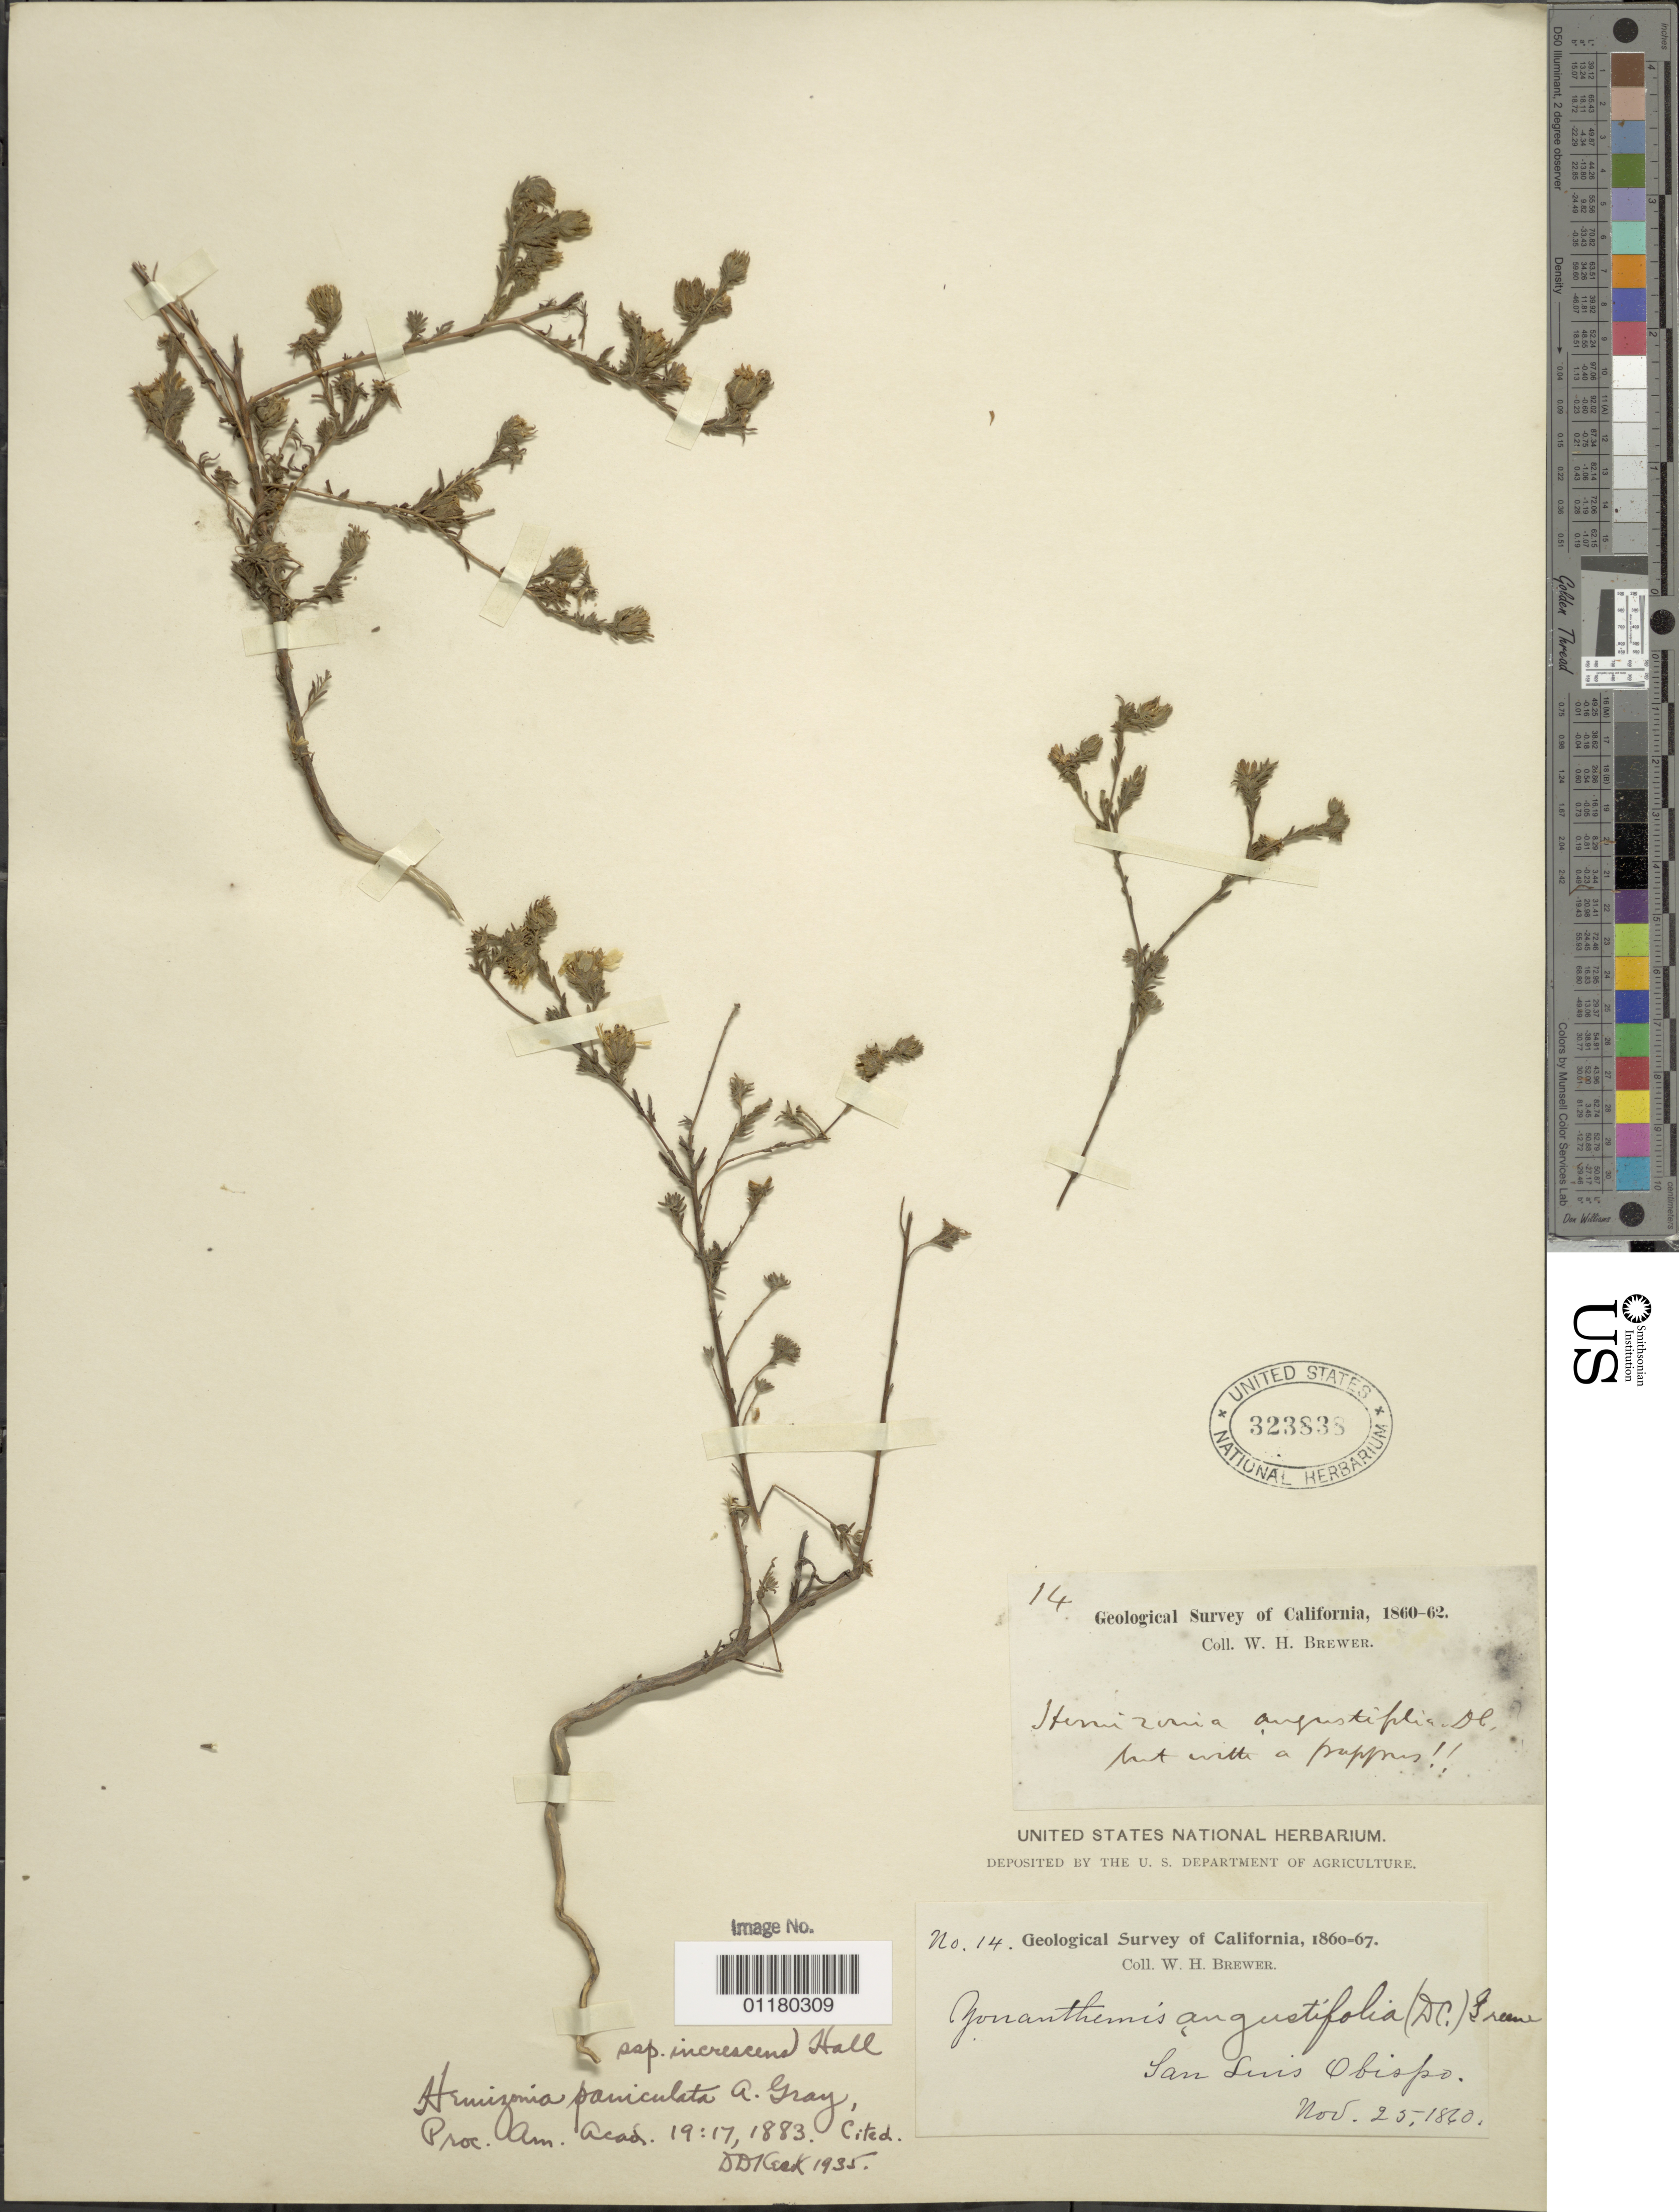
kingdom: Plantae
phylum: Tracheophyta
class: Magnoliopsida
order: Asterales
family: Asteraceae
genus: Deinandra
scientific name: Deinandra paniculata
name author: (A. Gray) Davidson & Moxley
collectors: W. H. Brewer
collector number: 14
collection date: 1860-11-25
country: United States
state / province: California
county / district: San Luis Obispo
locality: San Luis Obispo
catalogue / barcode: US 323838